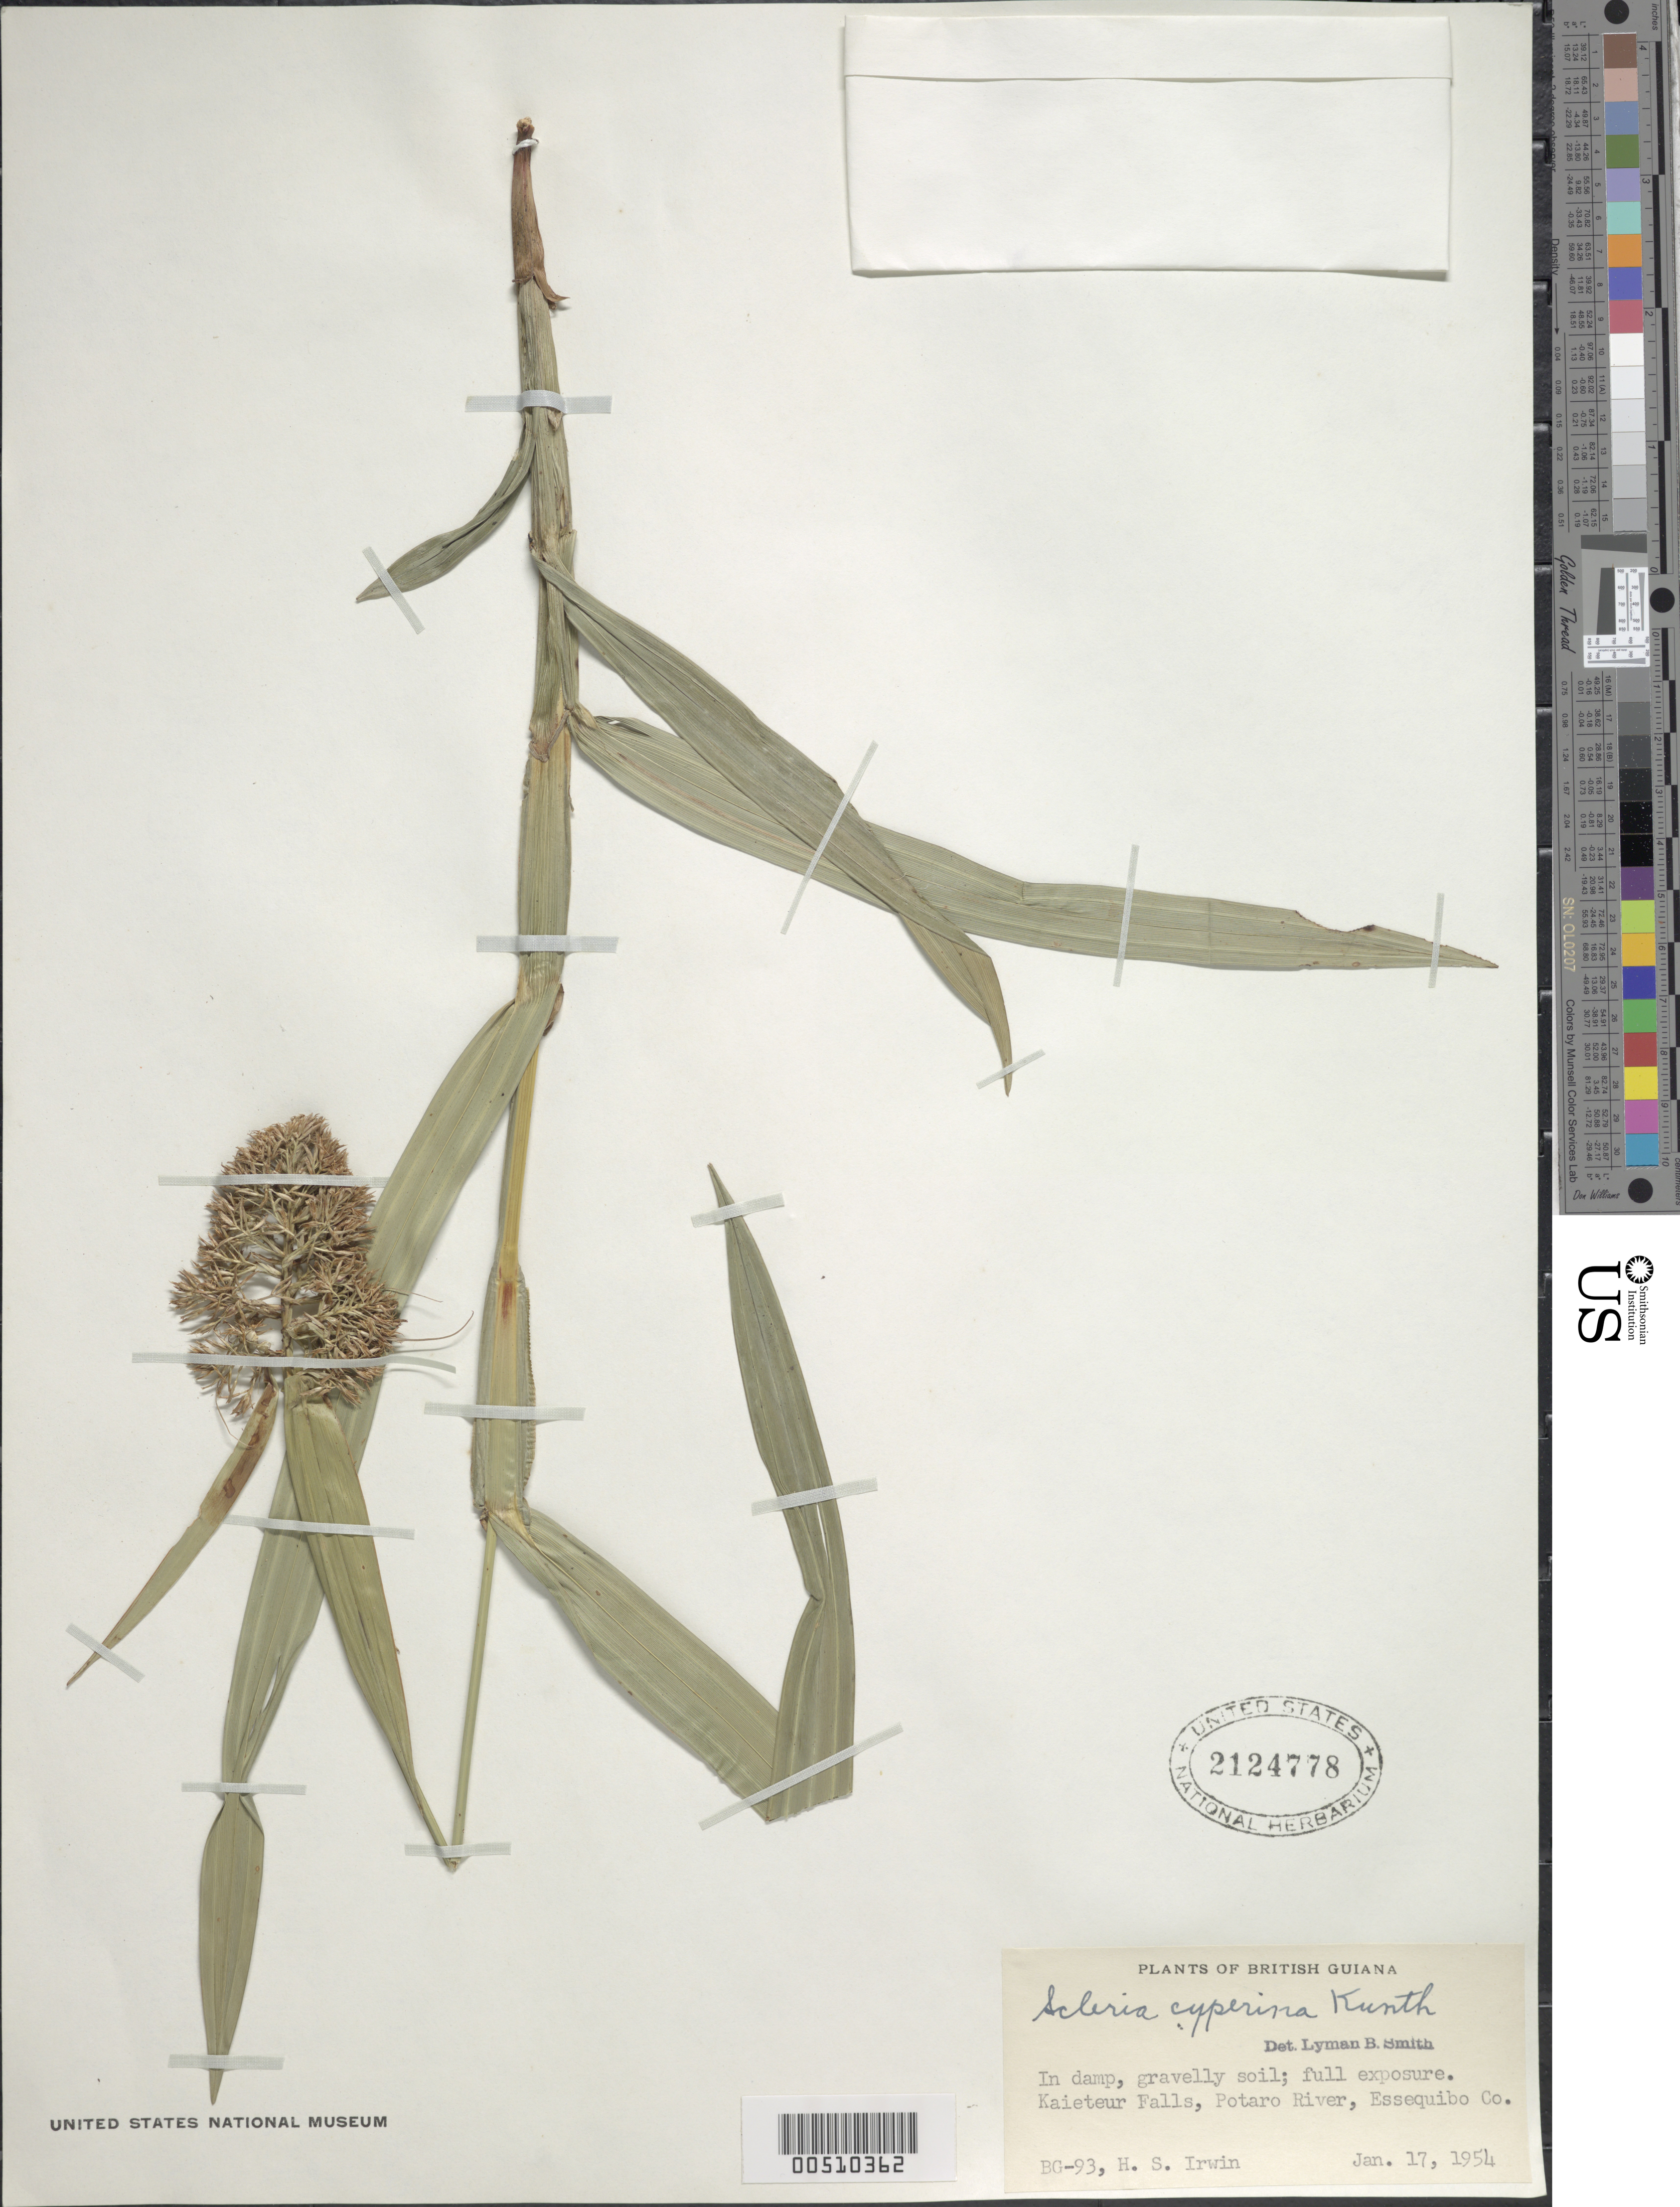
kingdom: Plantae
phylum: Tracheophyta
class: Liliopsida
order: Poales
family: Cyperaceae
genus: Scleria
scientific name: Scleria cyperina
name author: Willd. ex Kunth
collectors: H. Irwin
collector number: BG-93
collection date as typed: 17 Jan 1954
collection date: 1954-01-17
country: Guyana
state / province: Potaro-Siparuni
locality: Kaieteur Falls, Potaro River. [In former Essequibo Co.]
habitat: In damp, gravelly soil; full exposure.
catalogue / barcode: US 2124778